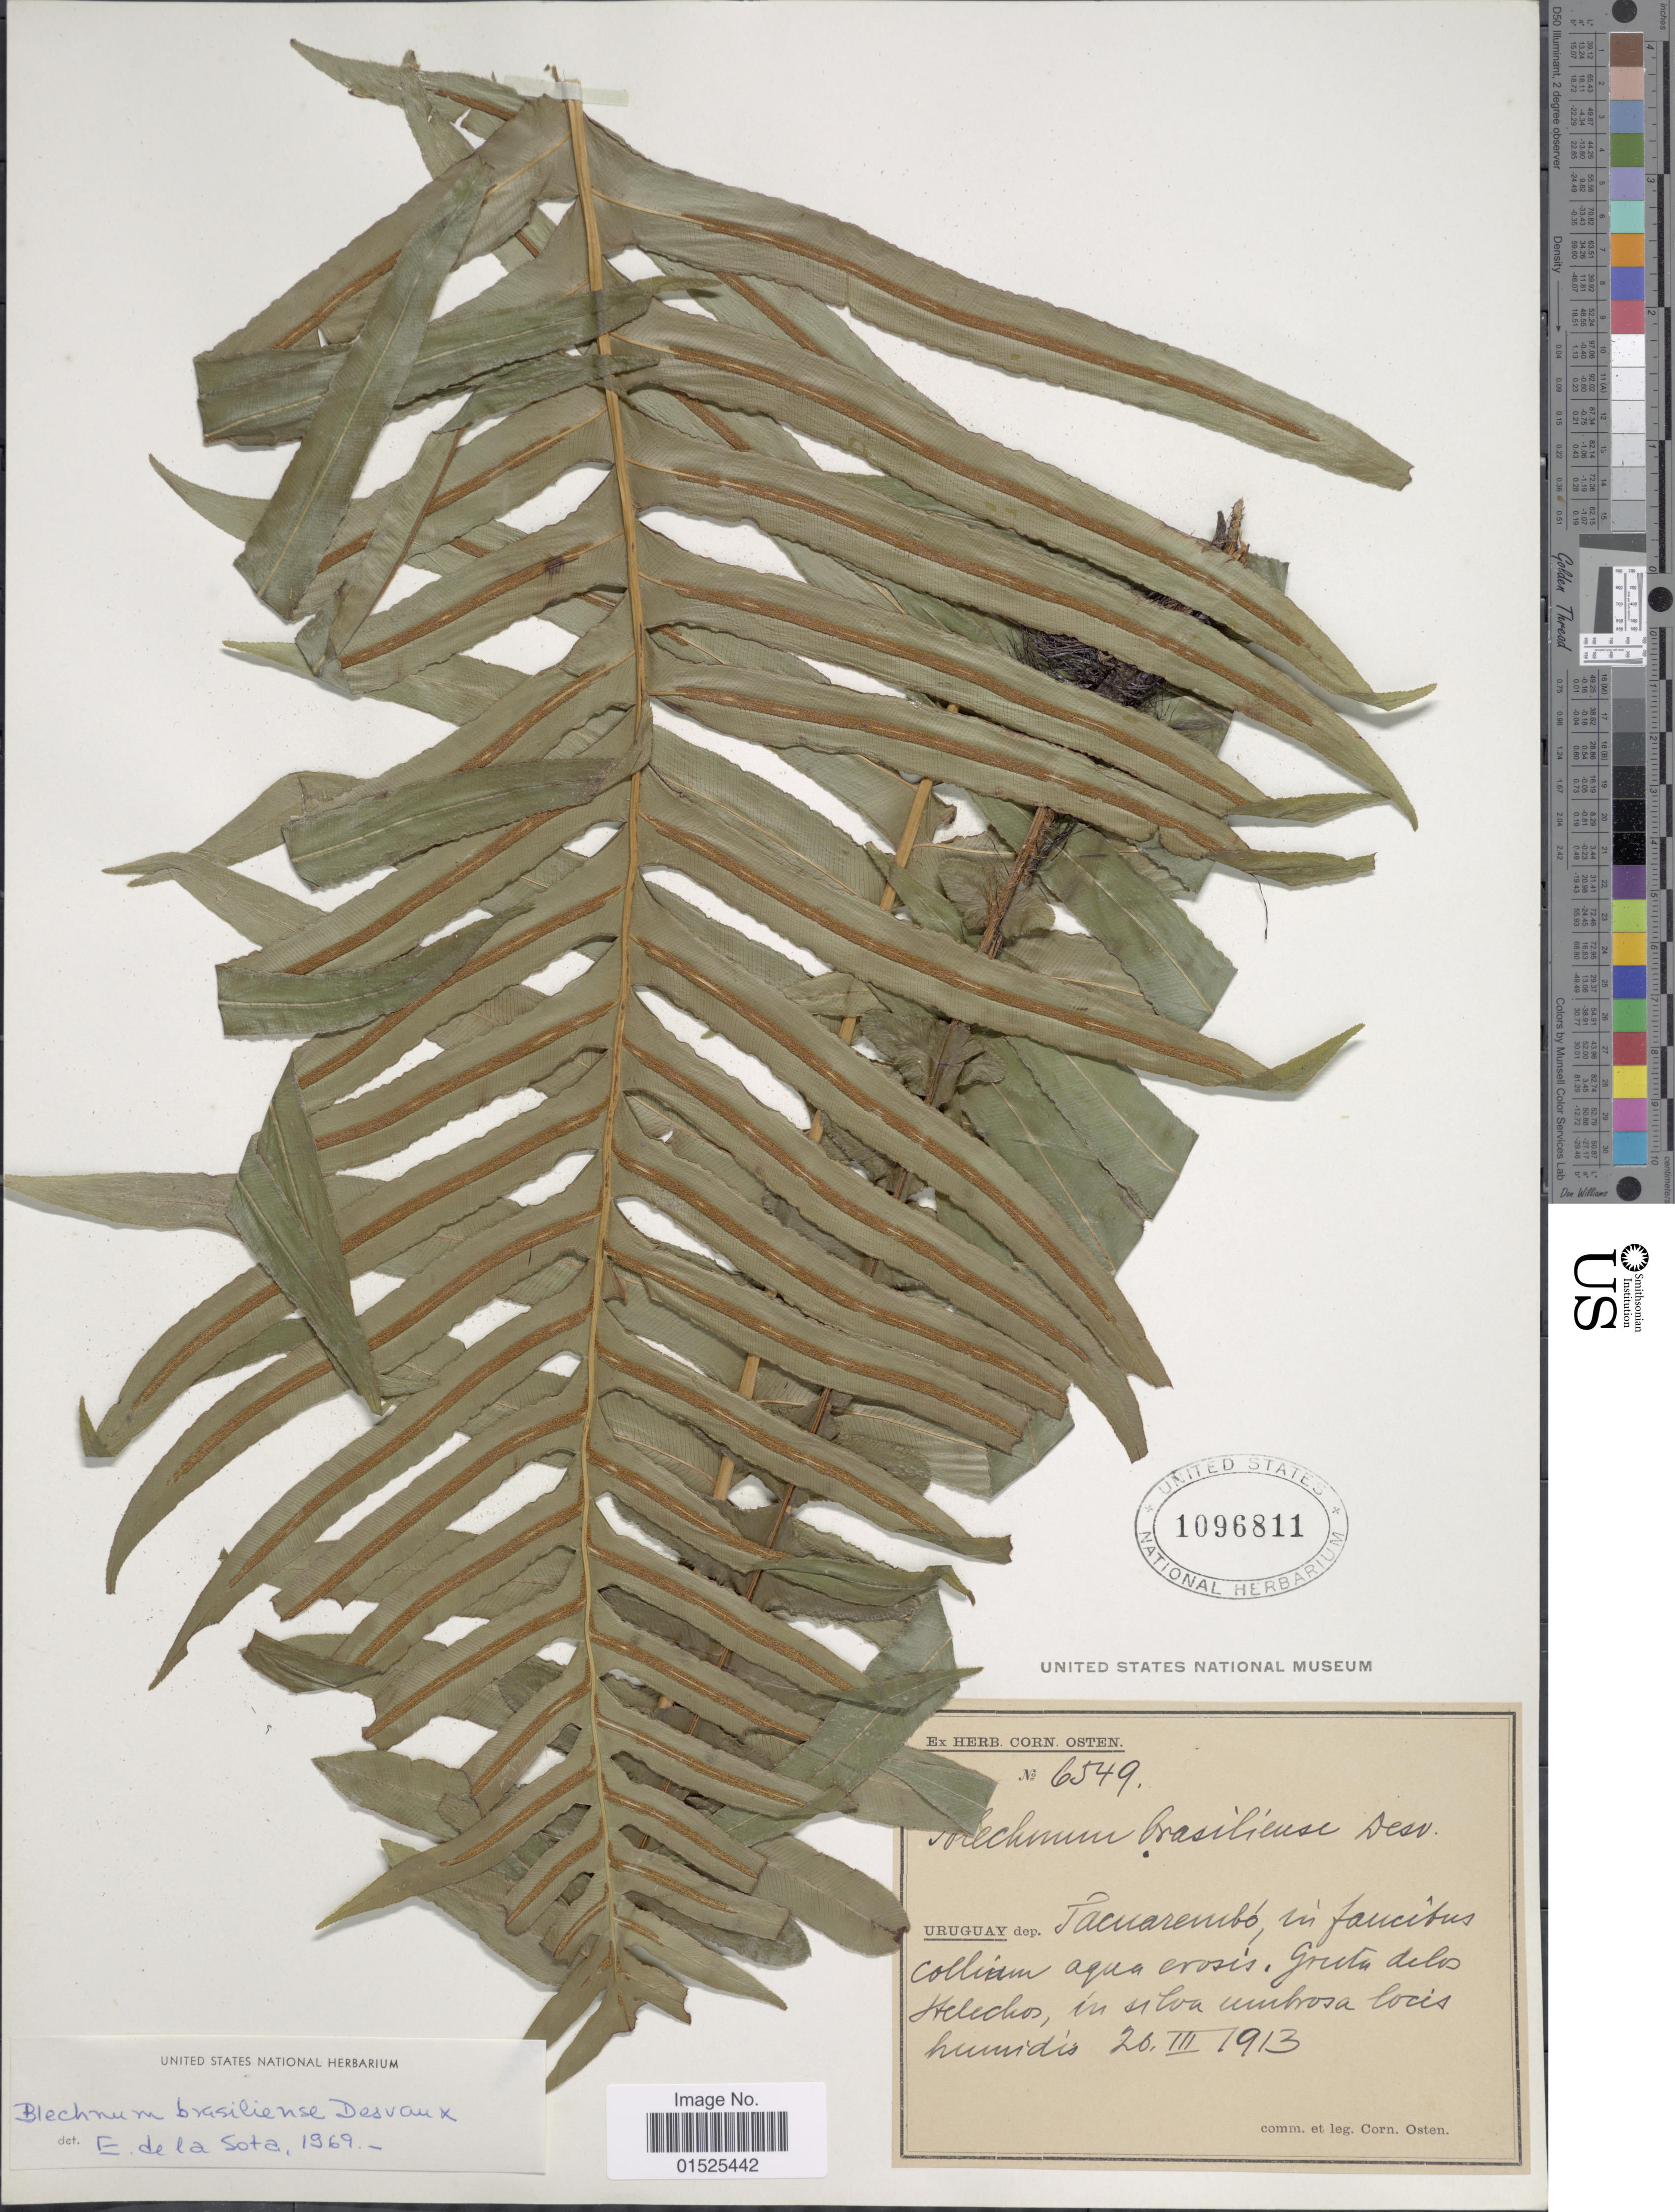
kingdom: Plantae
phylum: Tracheophyta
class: Polypodiopsida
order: Polypodiales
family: Blechnaceae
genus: Blechnum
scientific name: Blechnum brasiliense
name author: Desv.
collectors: ex herb. Corn. Osten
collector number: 6549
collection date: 1913-03-20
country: Uruguay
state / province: Tacuarembó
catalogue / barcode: US 1096811